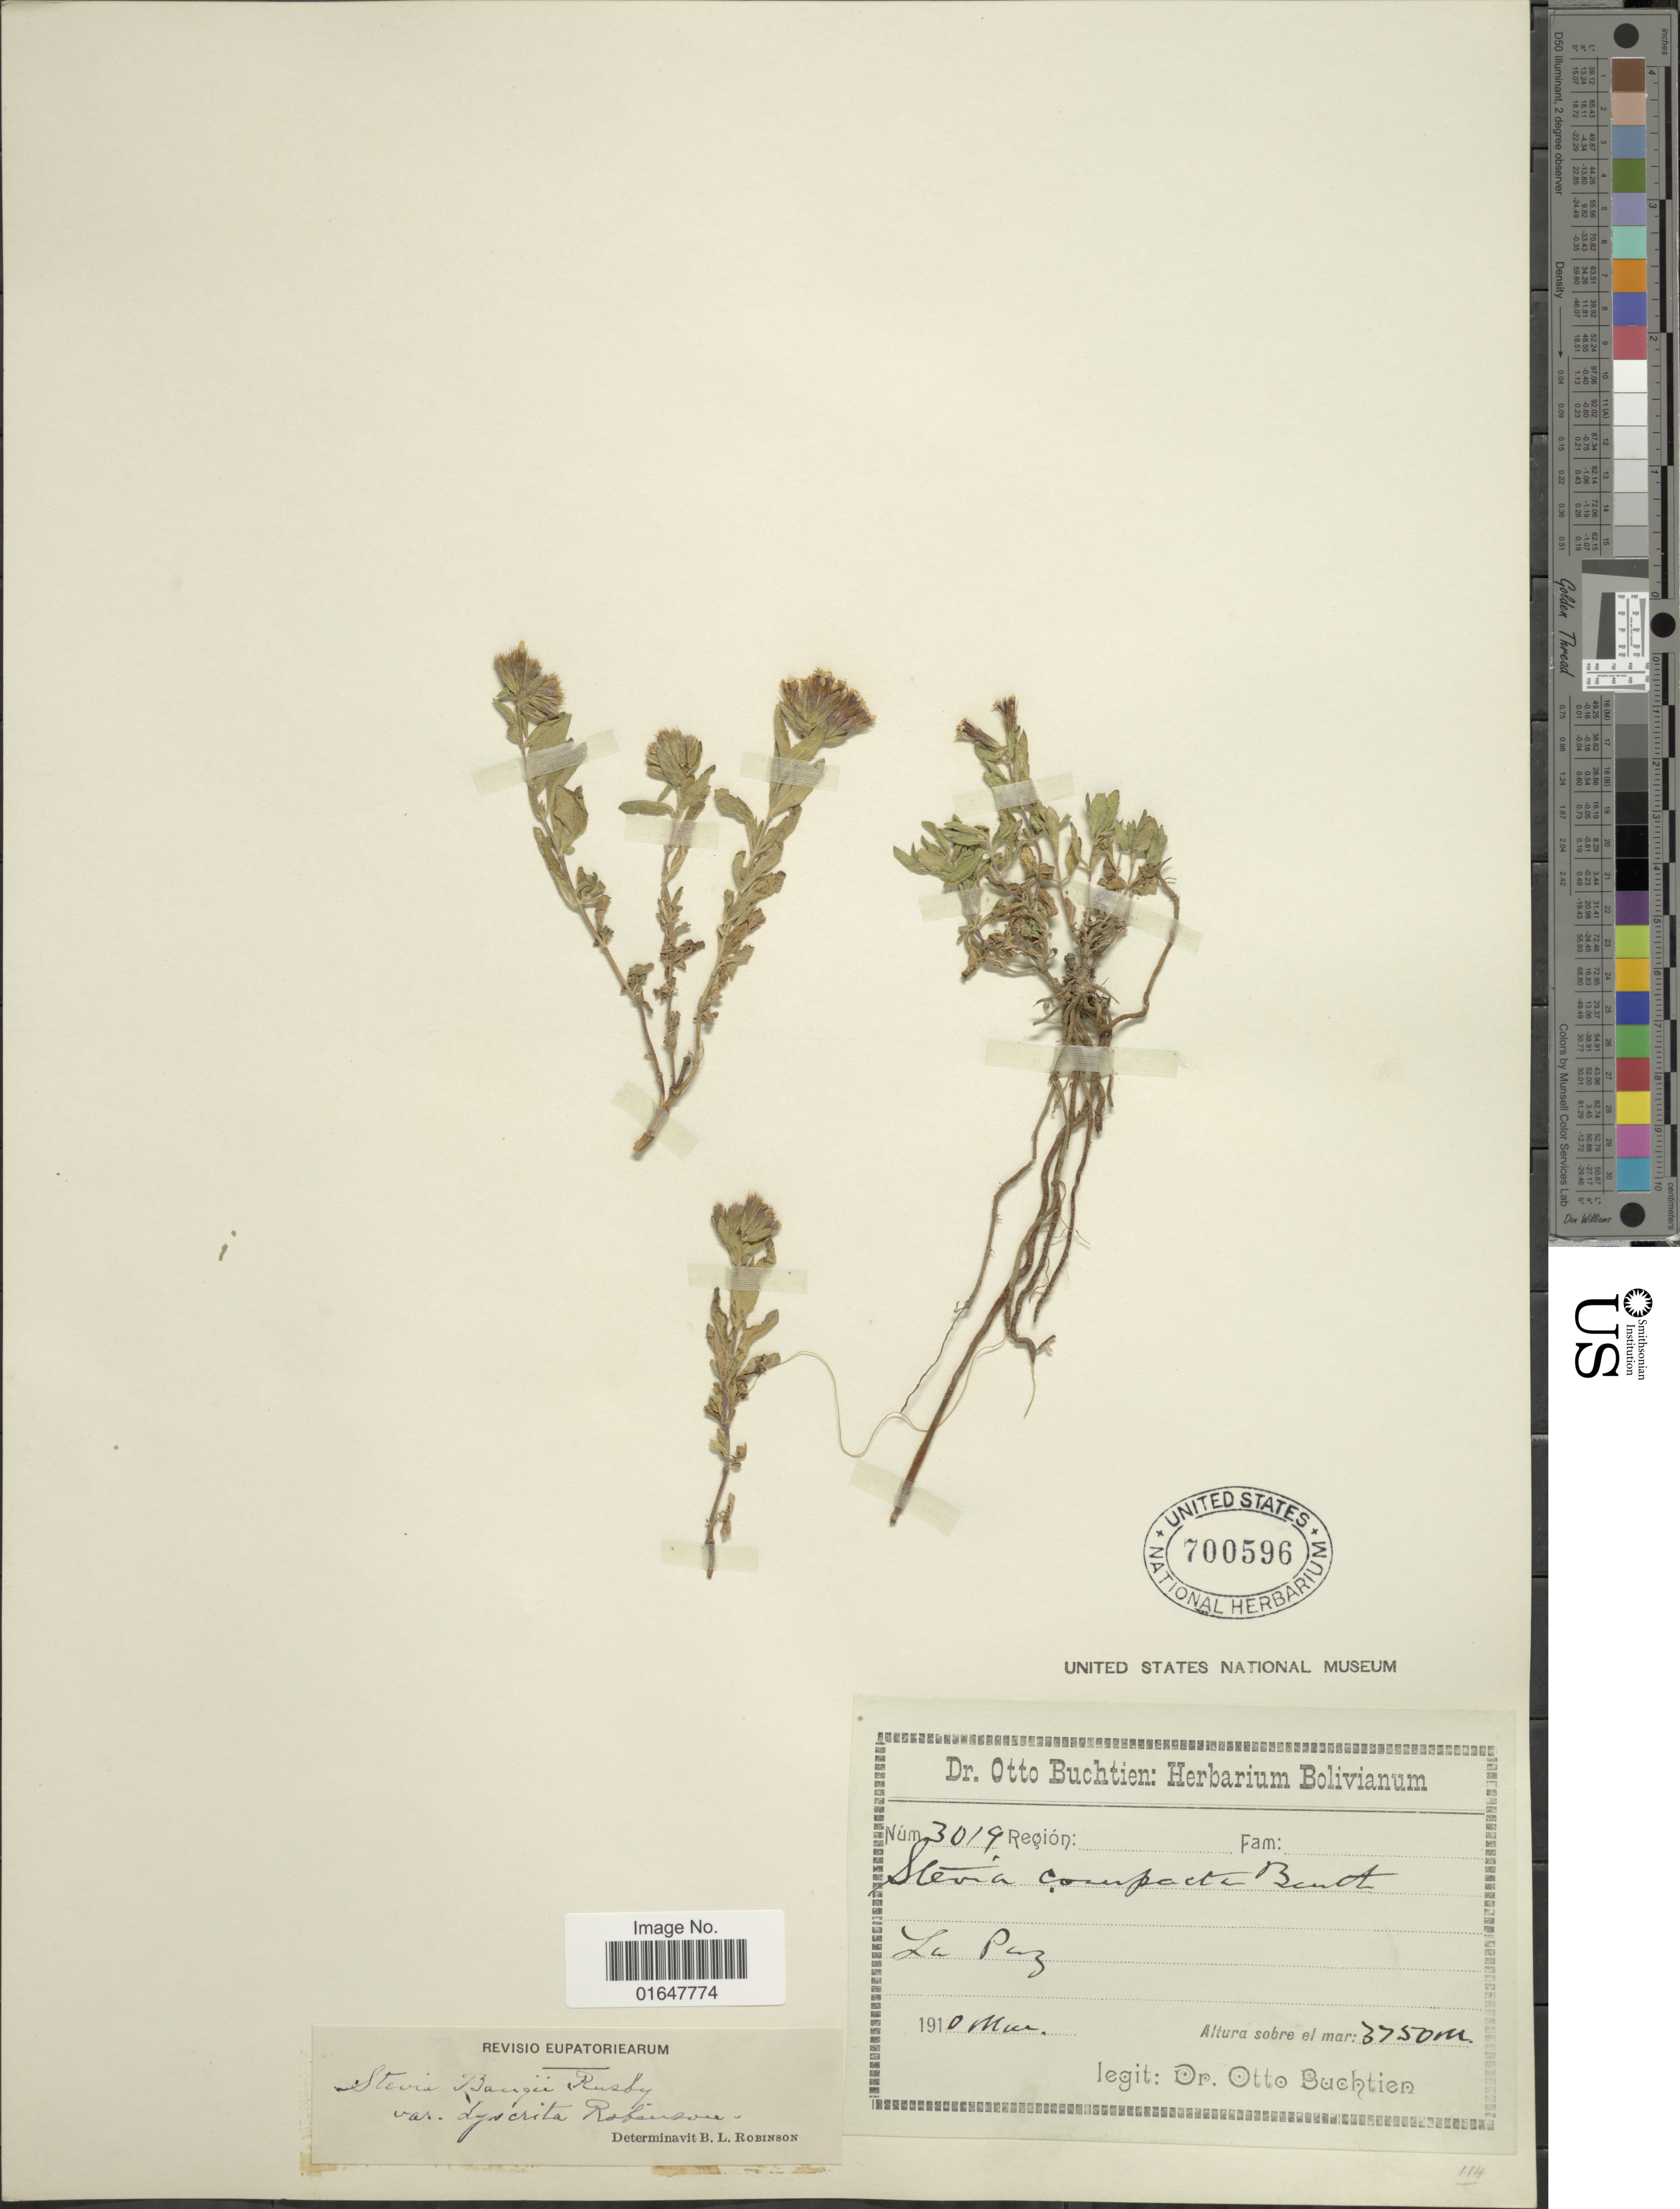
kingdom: Plantae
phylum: Tracheophyta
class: Magnoliopsida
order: Asterales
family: Asteraceae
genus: Stevia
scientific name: Stevia bangii var. dyscrita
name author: B.L. Rob.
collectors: O. Buchtien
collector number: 3019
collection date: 1910-03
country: Bolivia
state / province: La Paz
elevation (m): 3750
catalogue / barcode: US 700596